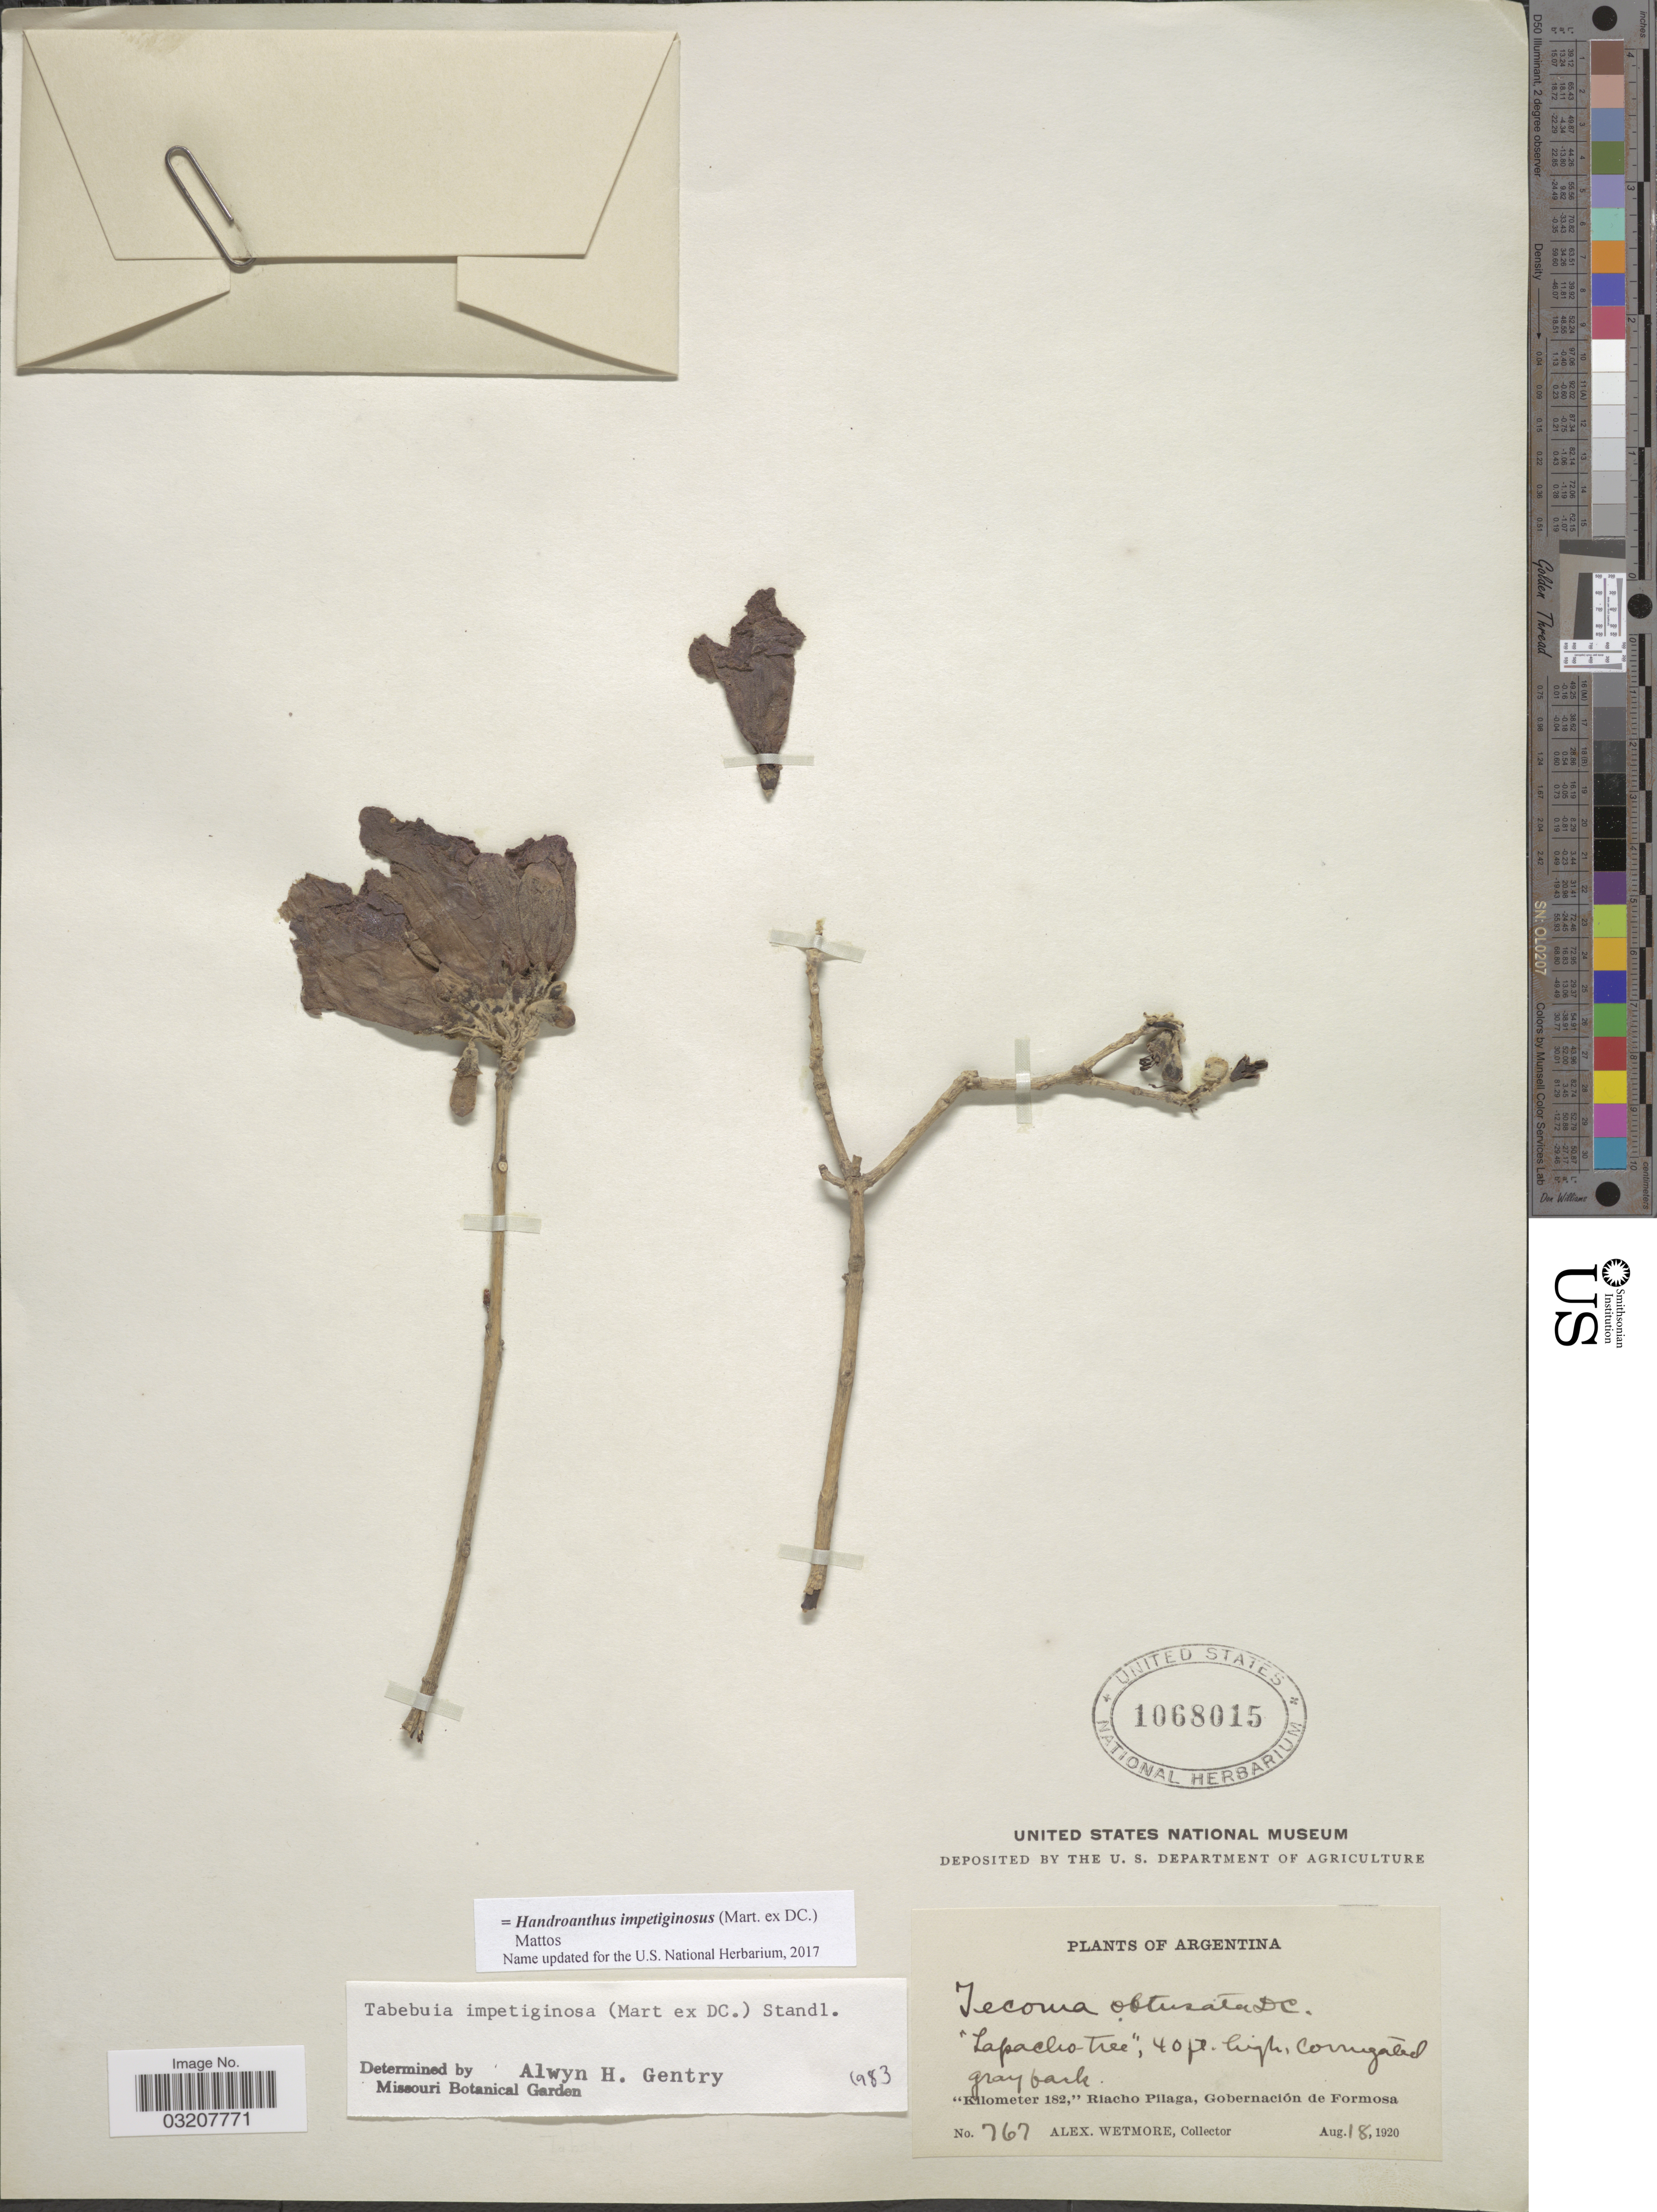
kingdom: Plantae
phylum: Tracheophyta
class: Magnoliopsida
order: Lamiales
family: Bignoniaceae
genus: Handroanthus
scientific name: Handroanthus impetiginosus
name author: (Mart. ex DC.) Mattos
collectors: A. Wetmore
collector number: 767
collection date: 1920-08-18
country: Argentina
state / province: Formosa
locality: Kilometer 182,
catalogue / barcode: US 1068015